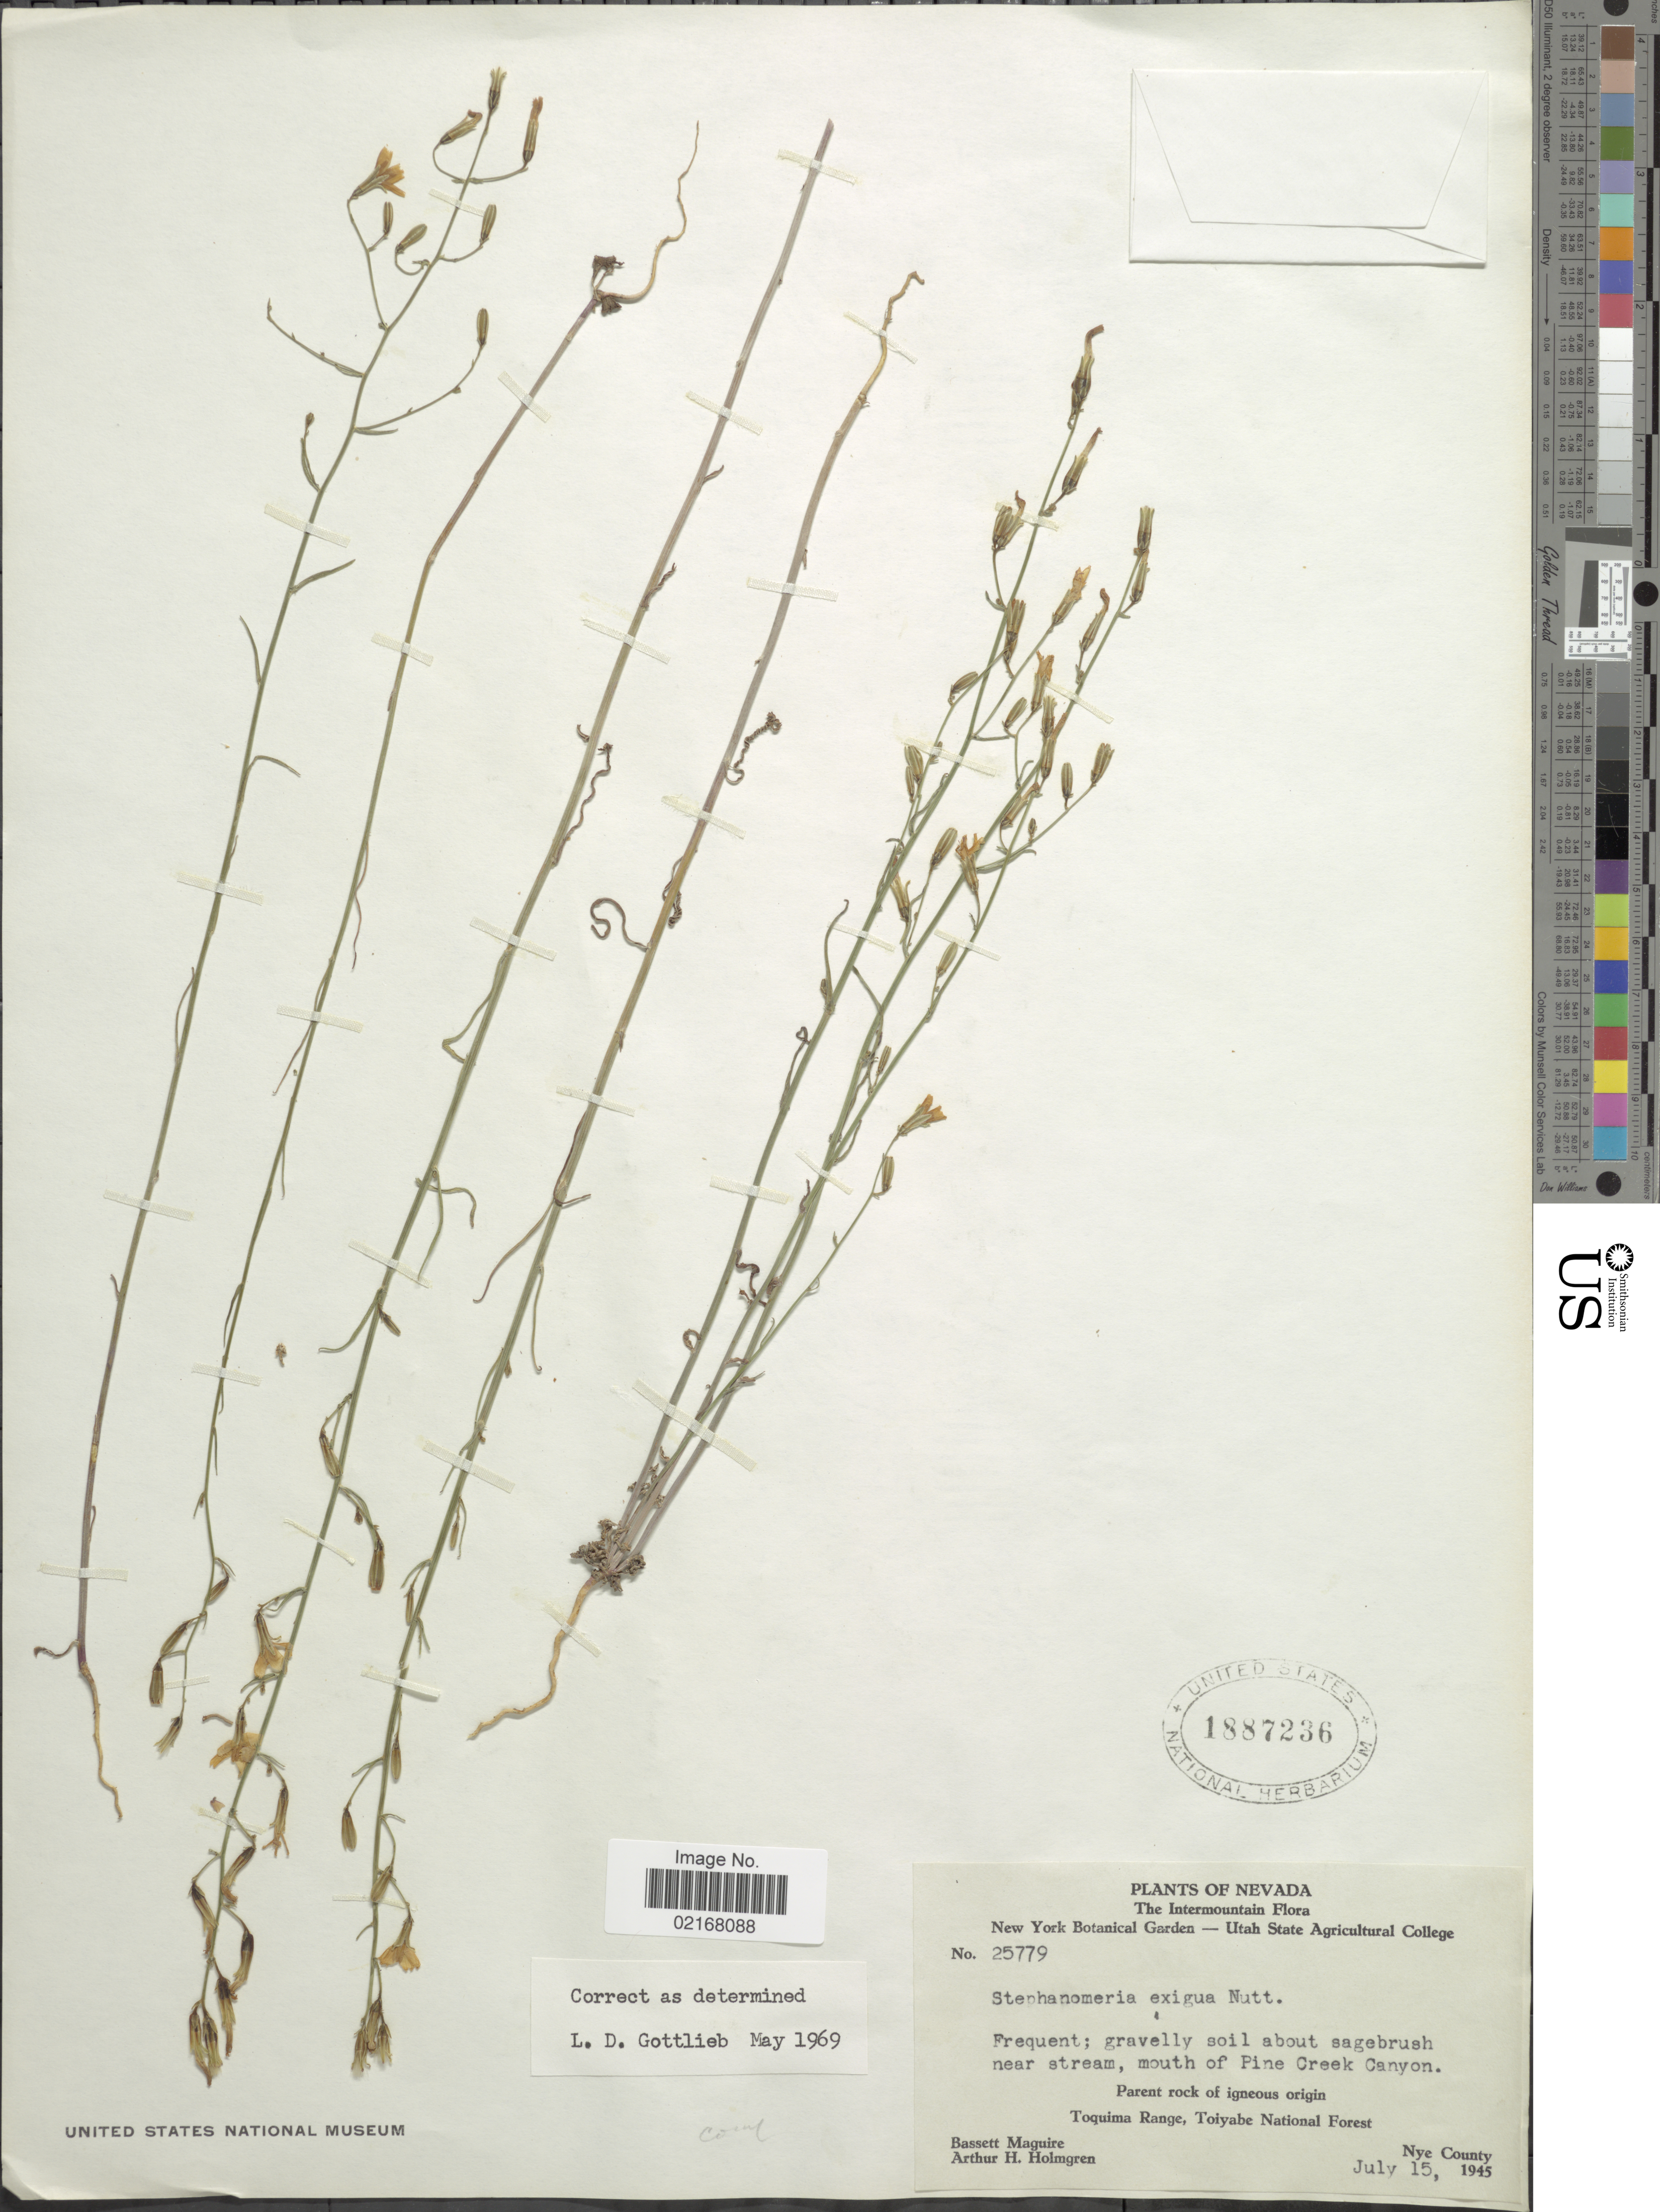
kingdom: Plantae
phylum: Tracheophyta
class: Magnoliopsida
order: Asterales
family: Asteraceae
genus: Stephanomeria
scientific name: Stephanomeria exigua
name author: Nutt.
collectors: B. Maguire & A. H. Holmgren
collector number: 25779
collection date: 1945-07-15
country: United States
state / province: Nevada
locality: Mouth of Pine Creek Canyon.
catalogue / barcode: US 1887236